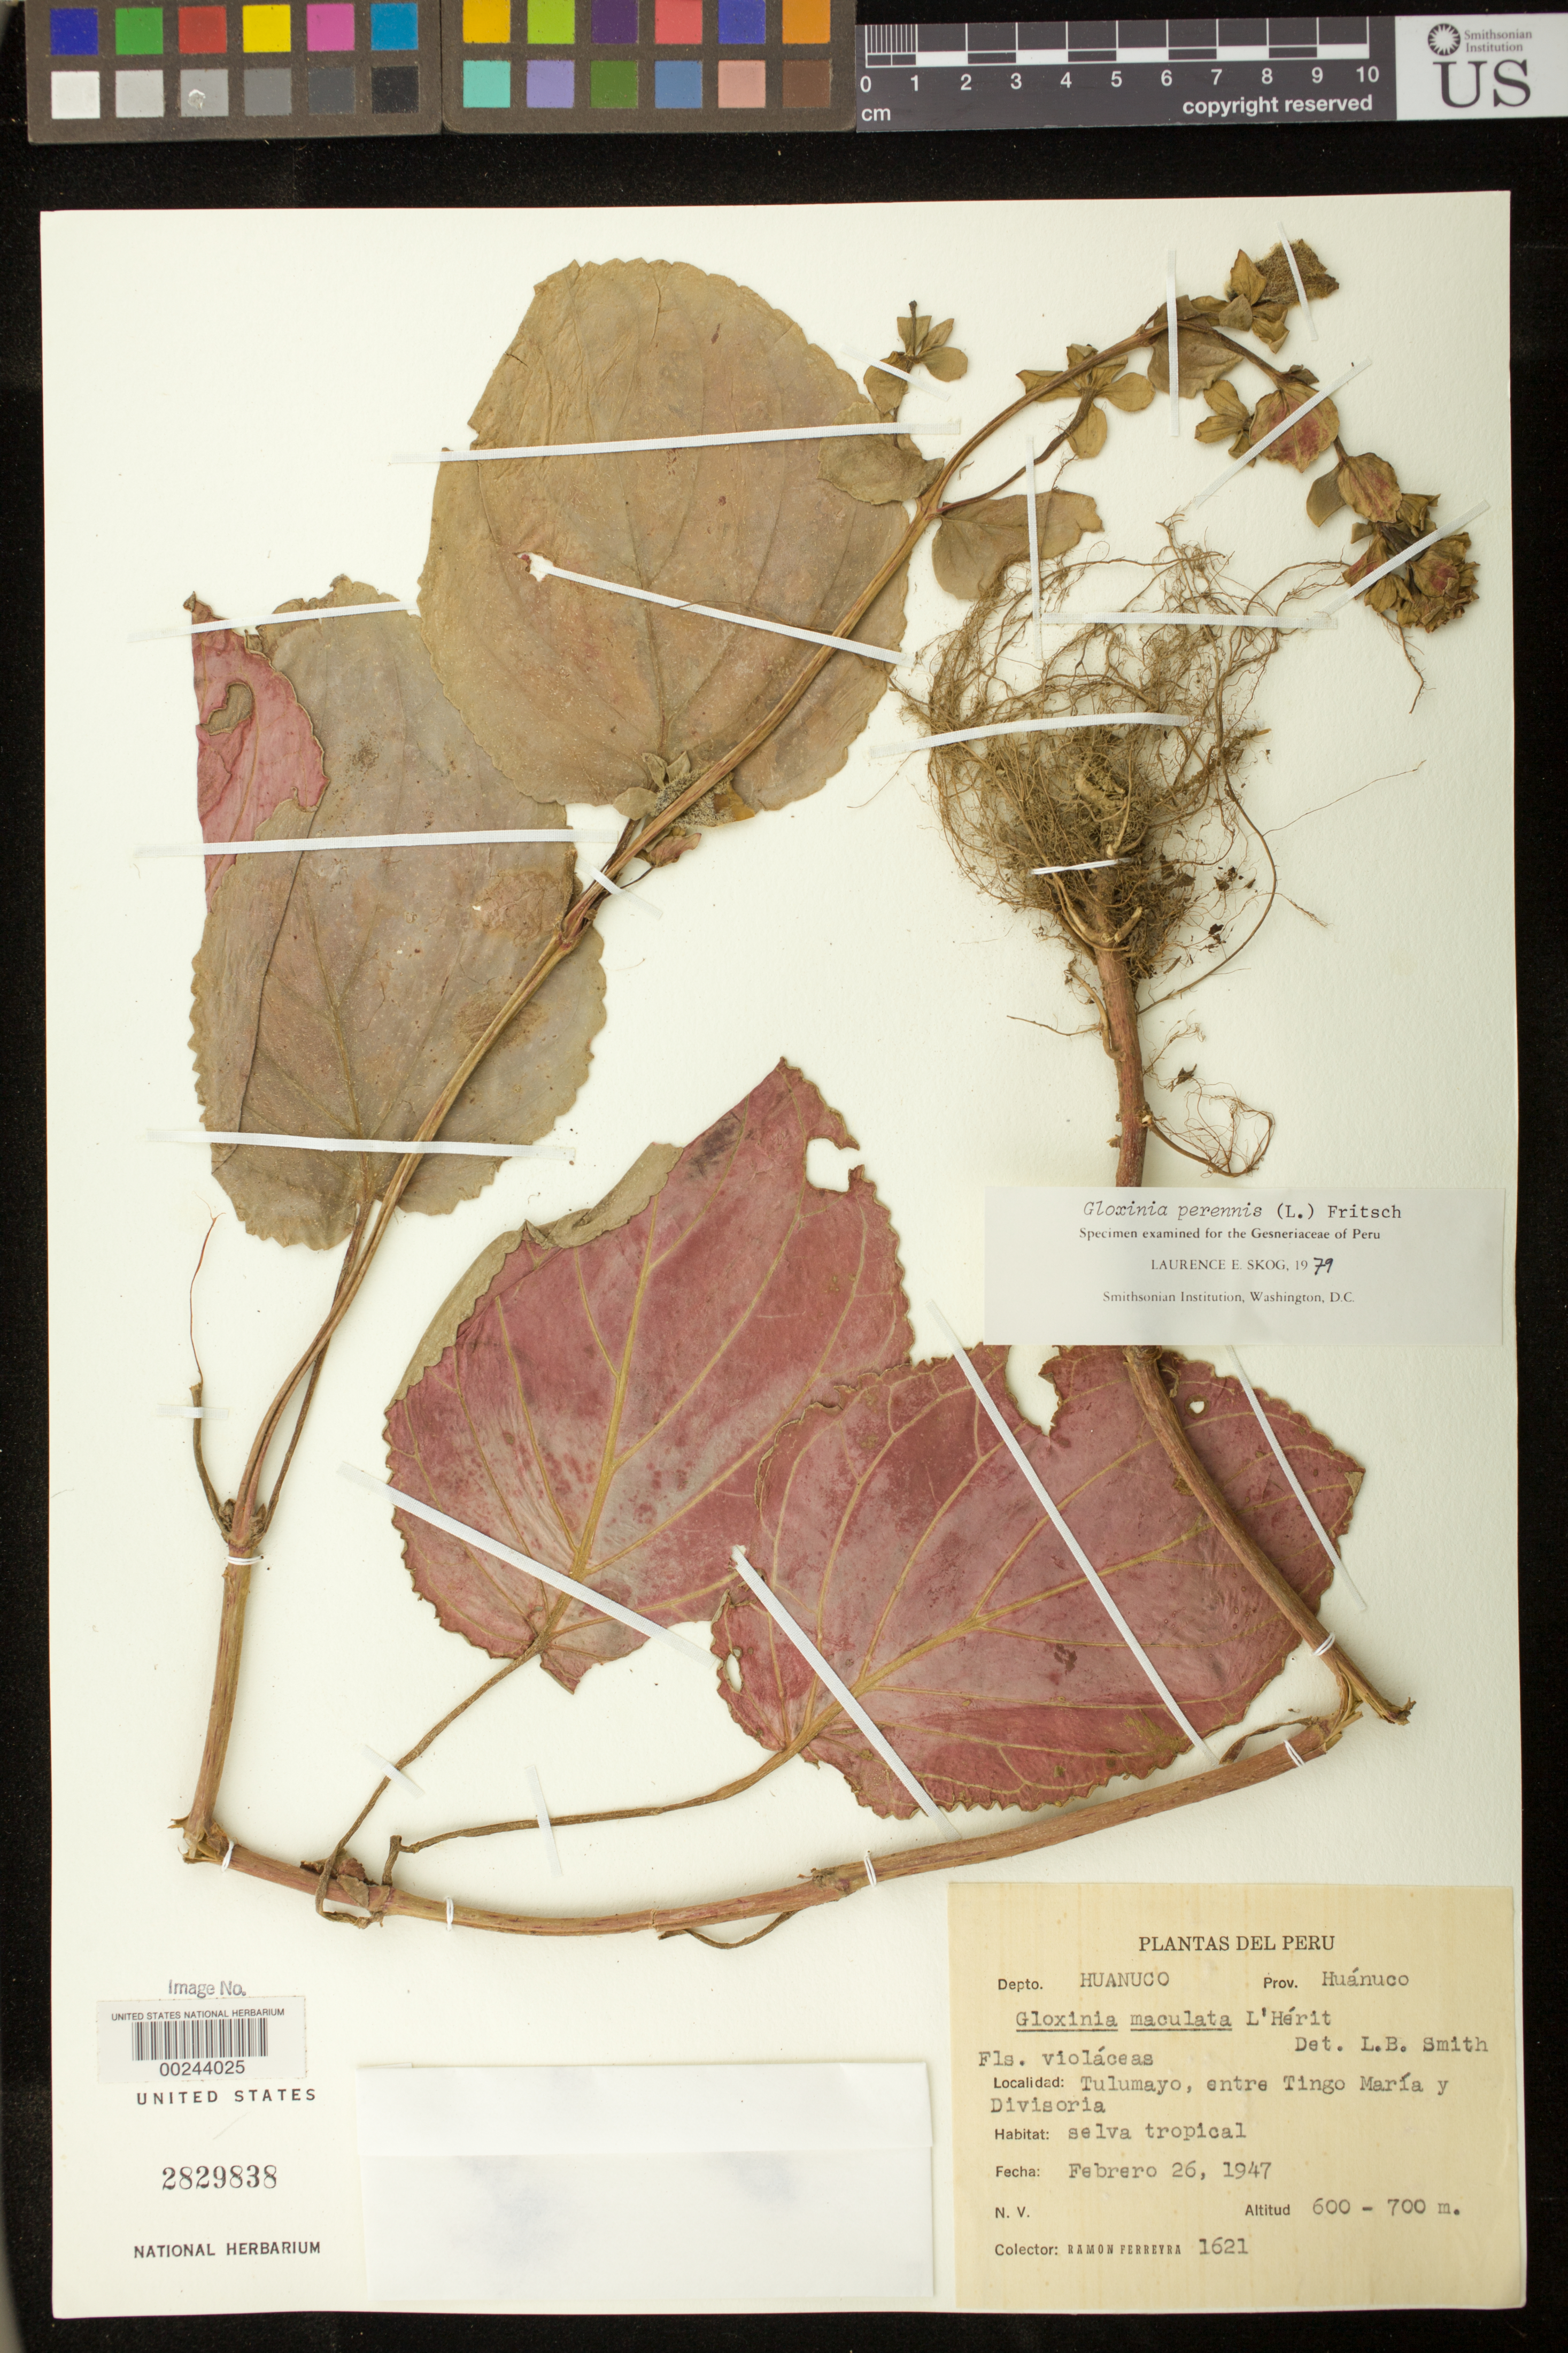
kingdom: Plantae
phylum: Tracheophyta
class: Magnoliopsida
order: Lamiales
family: Gesneriaceae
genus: Gloxinia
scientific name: Gloxinia perennis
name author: (L.) Fritsch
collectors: R. A. Ferreyra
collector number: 1621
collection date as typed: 26 Feb 1947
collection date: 1947-02-26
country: Peru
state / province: Huánuco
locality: Tulumayo, between Tingo Maria and Divisoria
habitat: Tropical forest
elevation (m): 600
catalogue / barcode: US 2829838